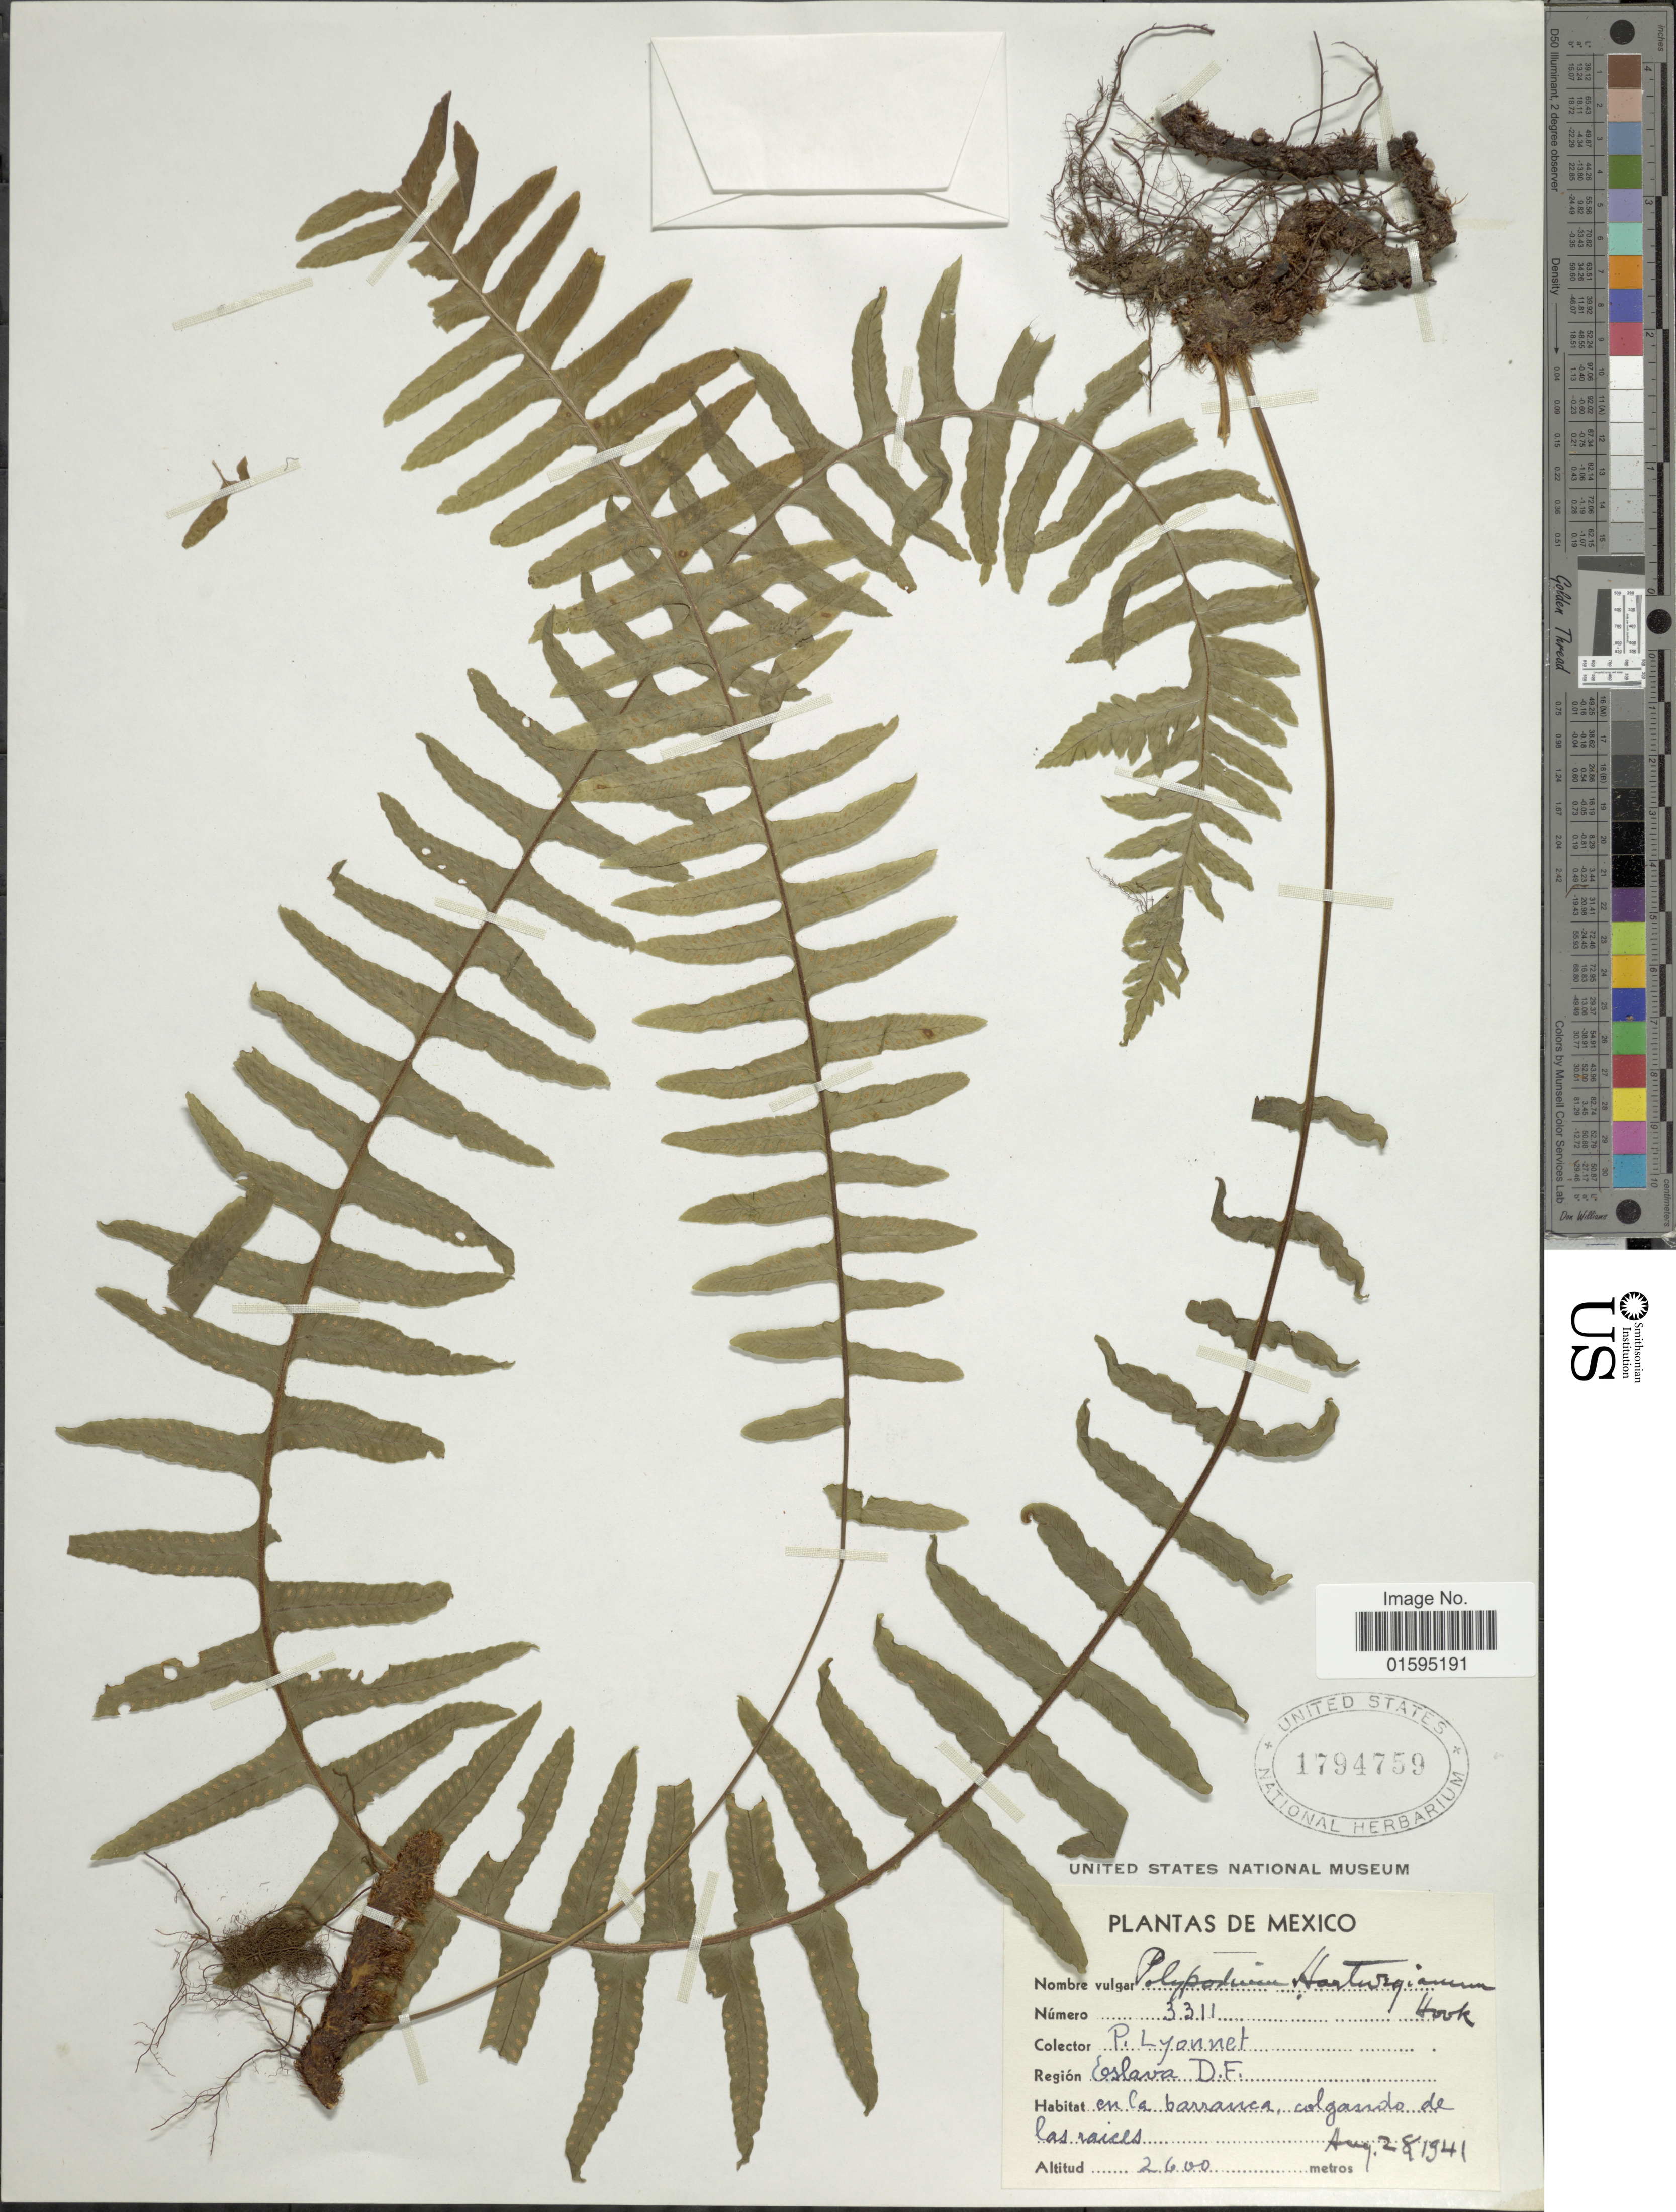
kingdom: Plantae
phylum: Tracheophyta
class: Polypodiopsida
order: Polypodiales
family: Polypodiaceae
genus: Polypodium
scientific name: Polypodium hartwegianum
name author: Hook.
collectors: P. Lyonnet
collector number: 3311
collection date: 1941-08-28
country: Mexico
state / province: Distrito Federal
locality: Región Eslava D. F., en la barranca colgando de las raices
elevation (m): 2600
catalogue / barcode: US 1794759